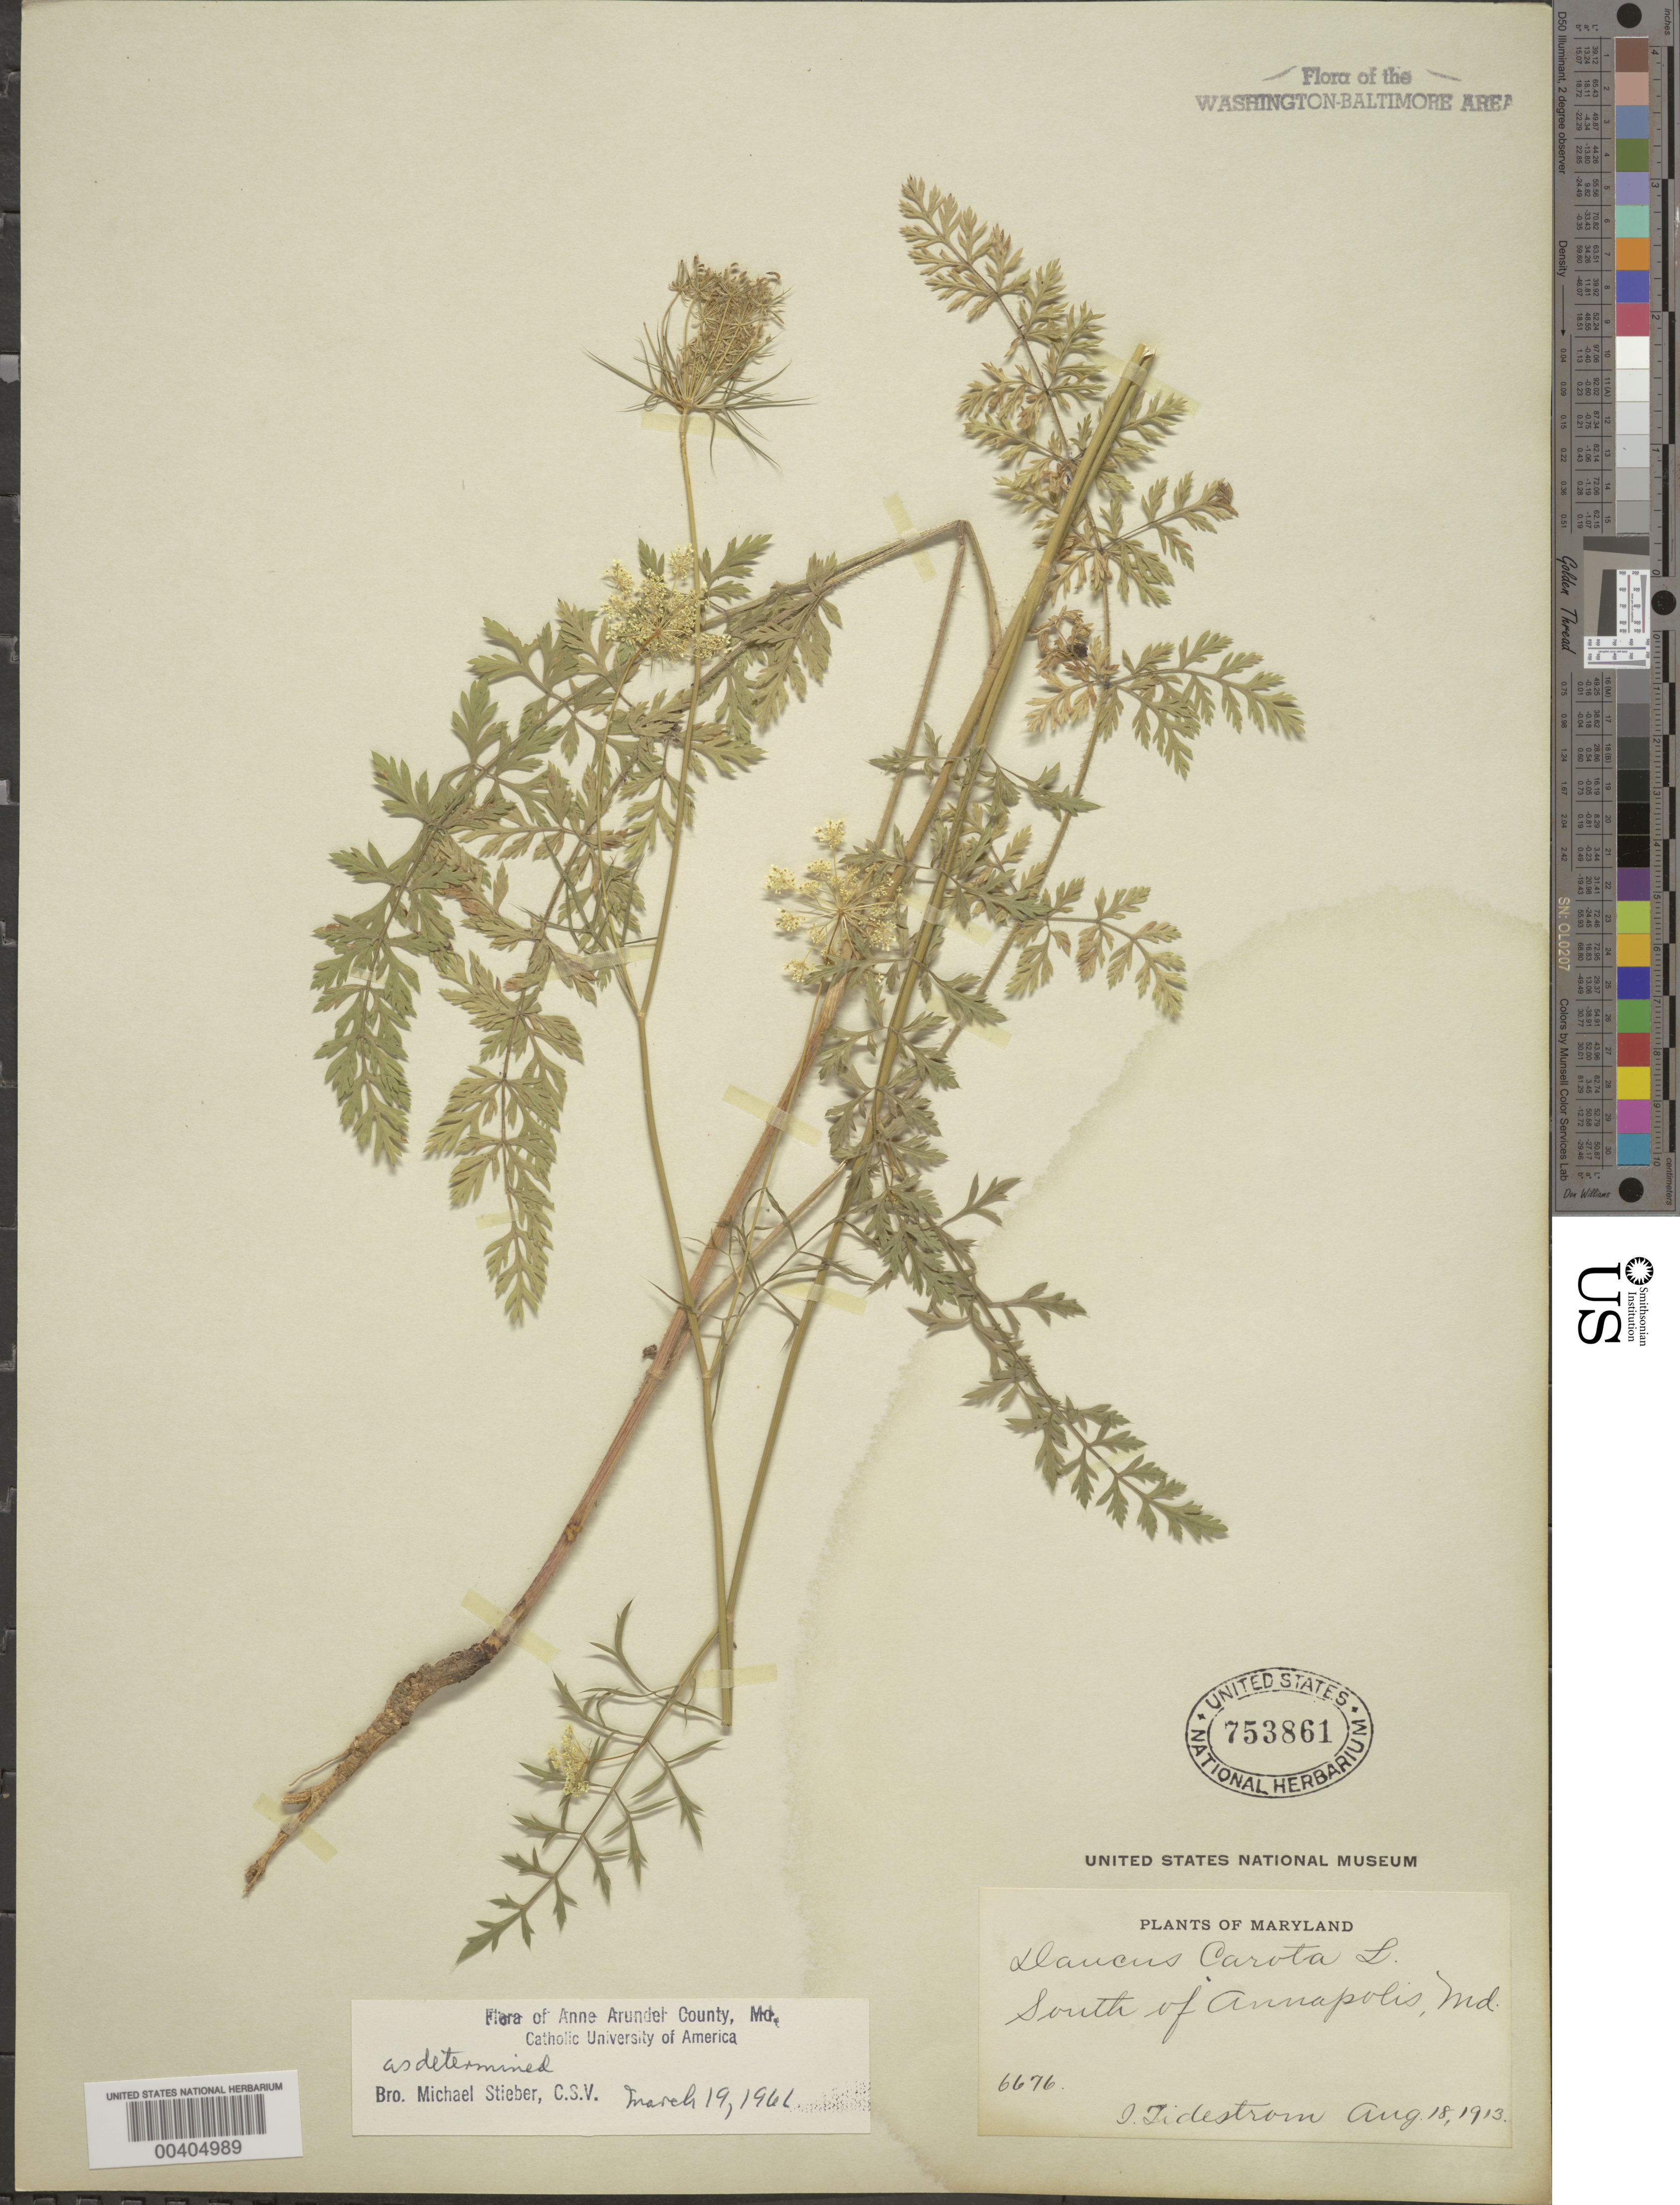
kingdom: Plantae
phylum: Tracheophyta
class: Magnoliopsida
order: Apiales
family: Apiaceae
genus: Daucus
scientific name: Daucus carota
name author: L.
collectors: I. F. Tidestrom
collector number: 6676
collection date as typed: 18 Aug 1913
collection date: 1913-08-18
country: United States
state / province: Maryland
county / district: Anne Arundel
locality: South of Annapolis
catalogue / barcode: US 753861